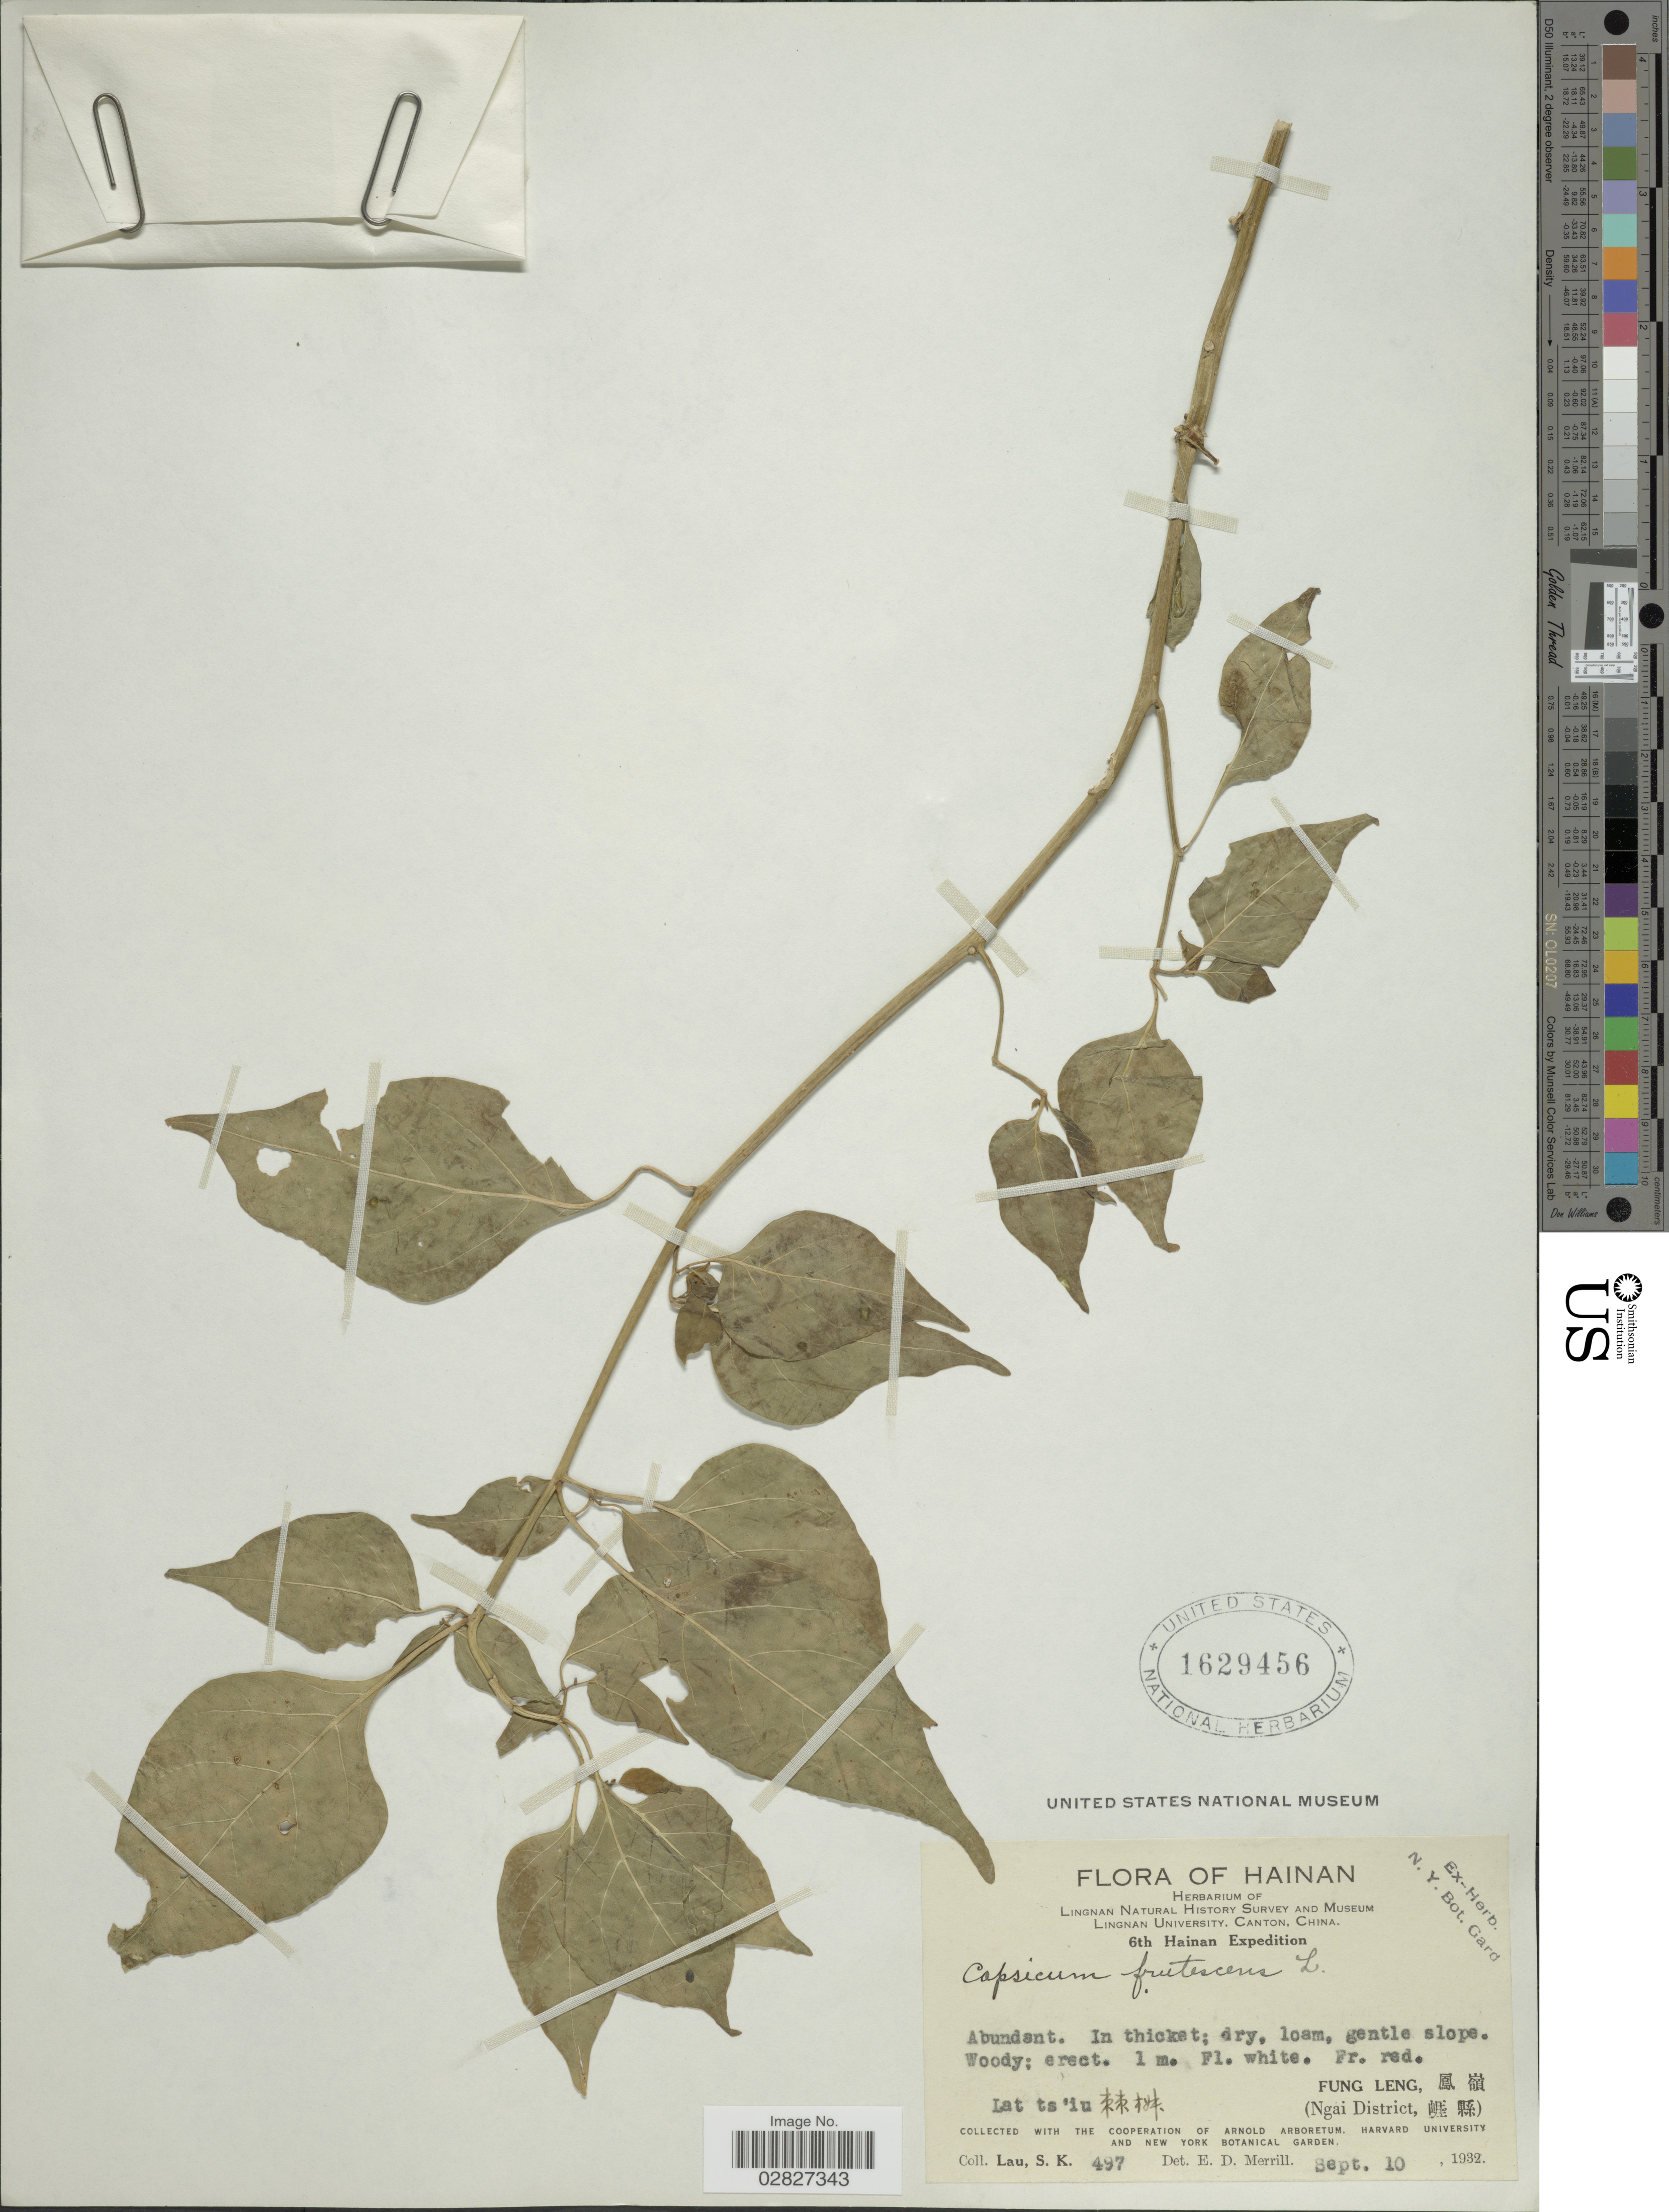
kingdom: Plantae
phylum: Tracheophyta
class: Magnoliopsida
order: Solanales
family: Solanaceae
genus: Capsicum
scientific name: Capsicum frutescens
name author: L.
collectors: S. K. Lau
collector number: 497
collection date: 1932-09-10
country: China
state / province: Hainan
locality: Fung Leng. (Ngai District).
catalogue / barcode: US 1629456